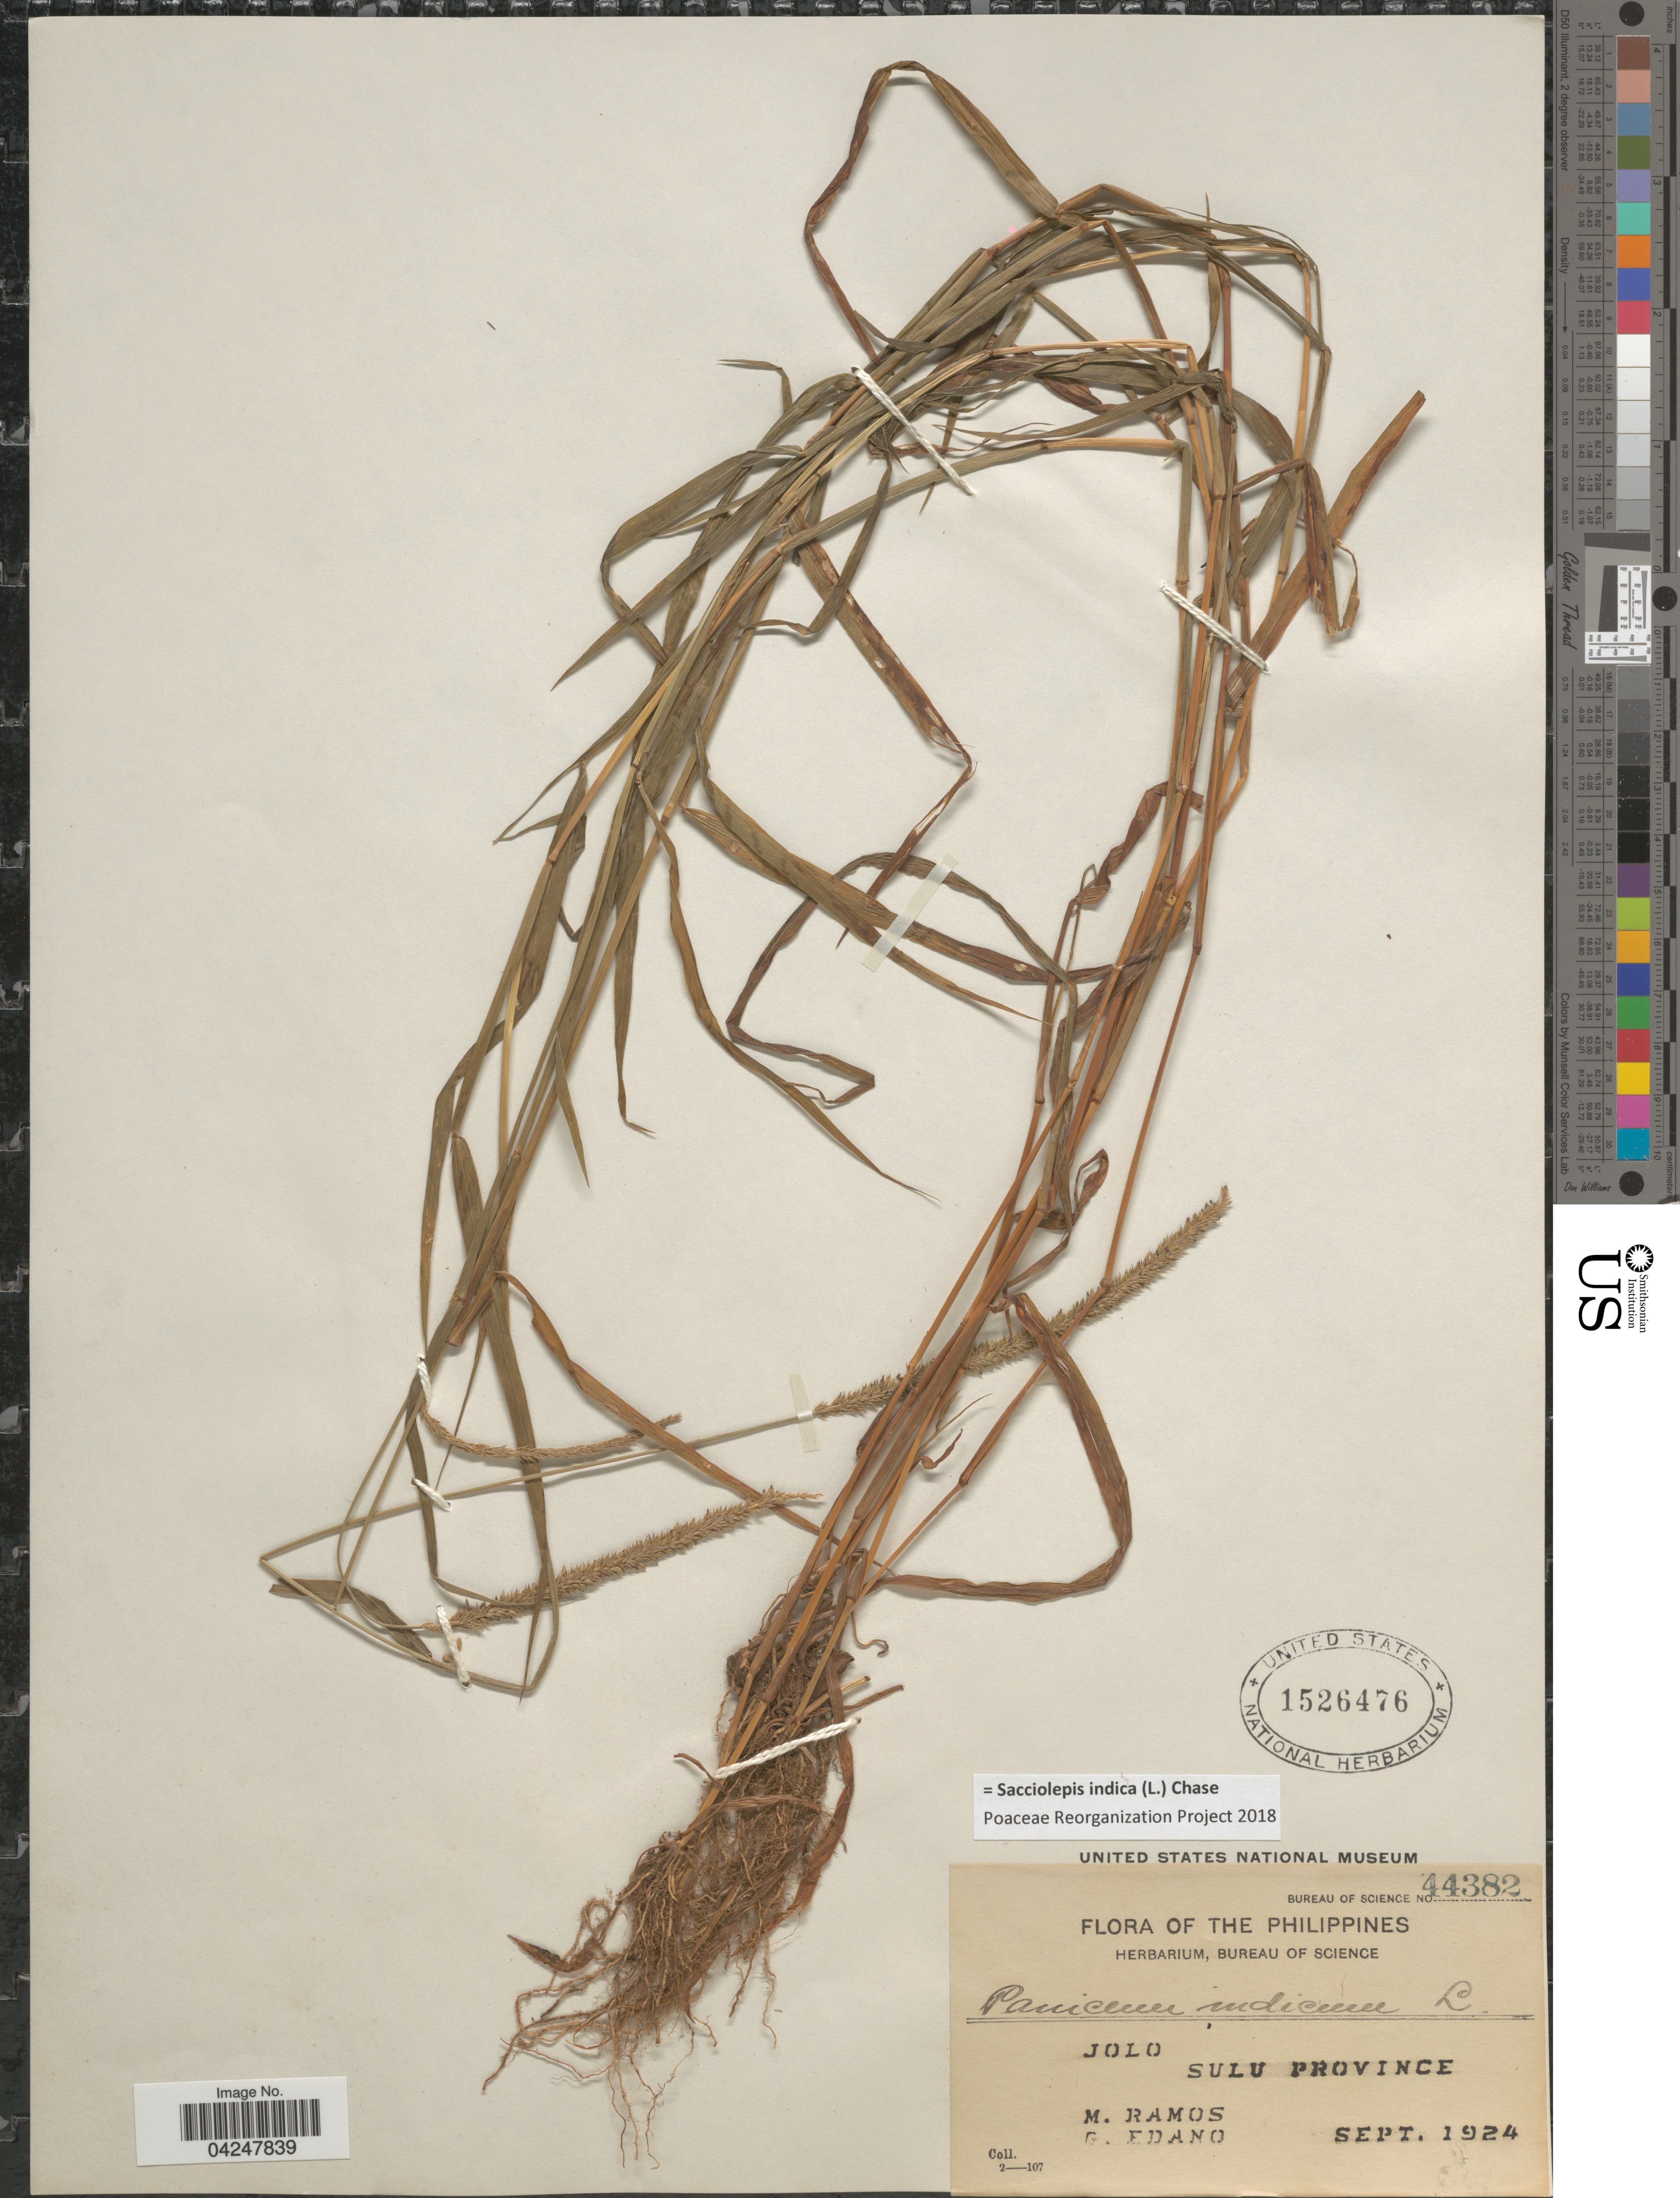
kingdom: Plantae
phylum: Tracheophyta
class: Liliopsida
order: Poales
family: Poaceae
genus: Sacciolepis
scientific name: Sacciolepis indica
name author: (L.) Chase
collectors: M. Ramos & G. Edaño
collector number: Bureau Of Science 44382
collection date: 1924-09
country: Philippines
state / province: Muslim Mindanao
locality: Jolo. Sulu Province.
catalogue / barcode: US 1526476